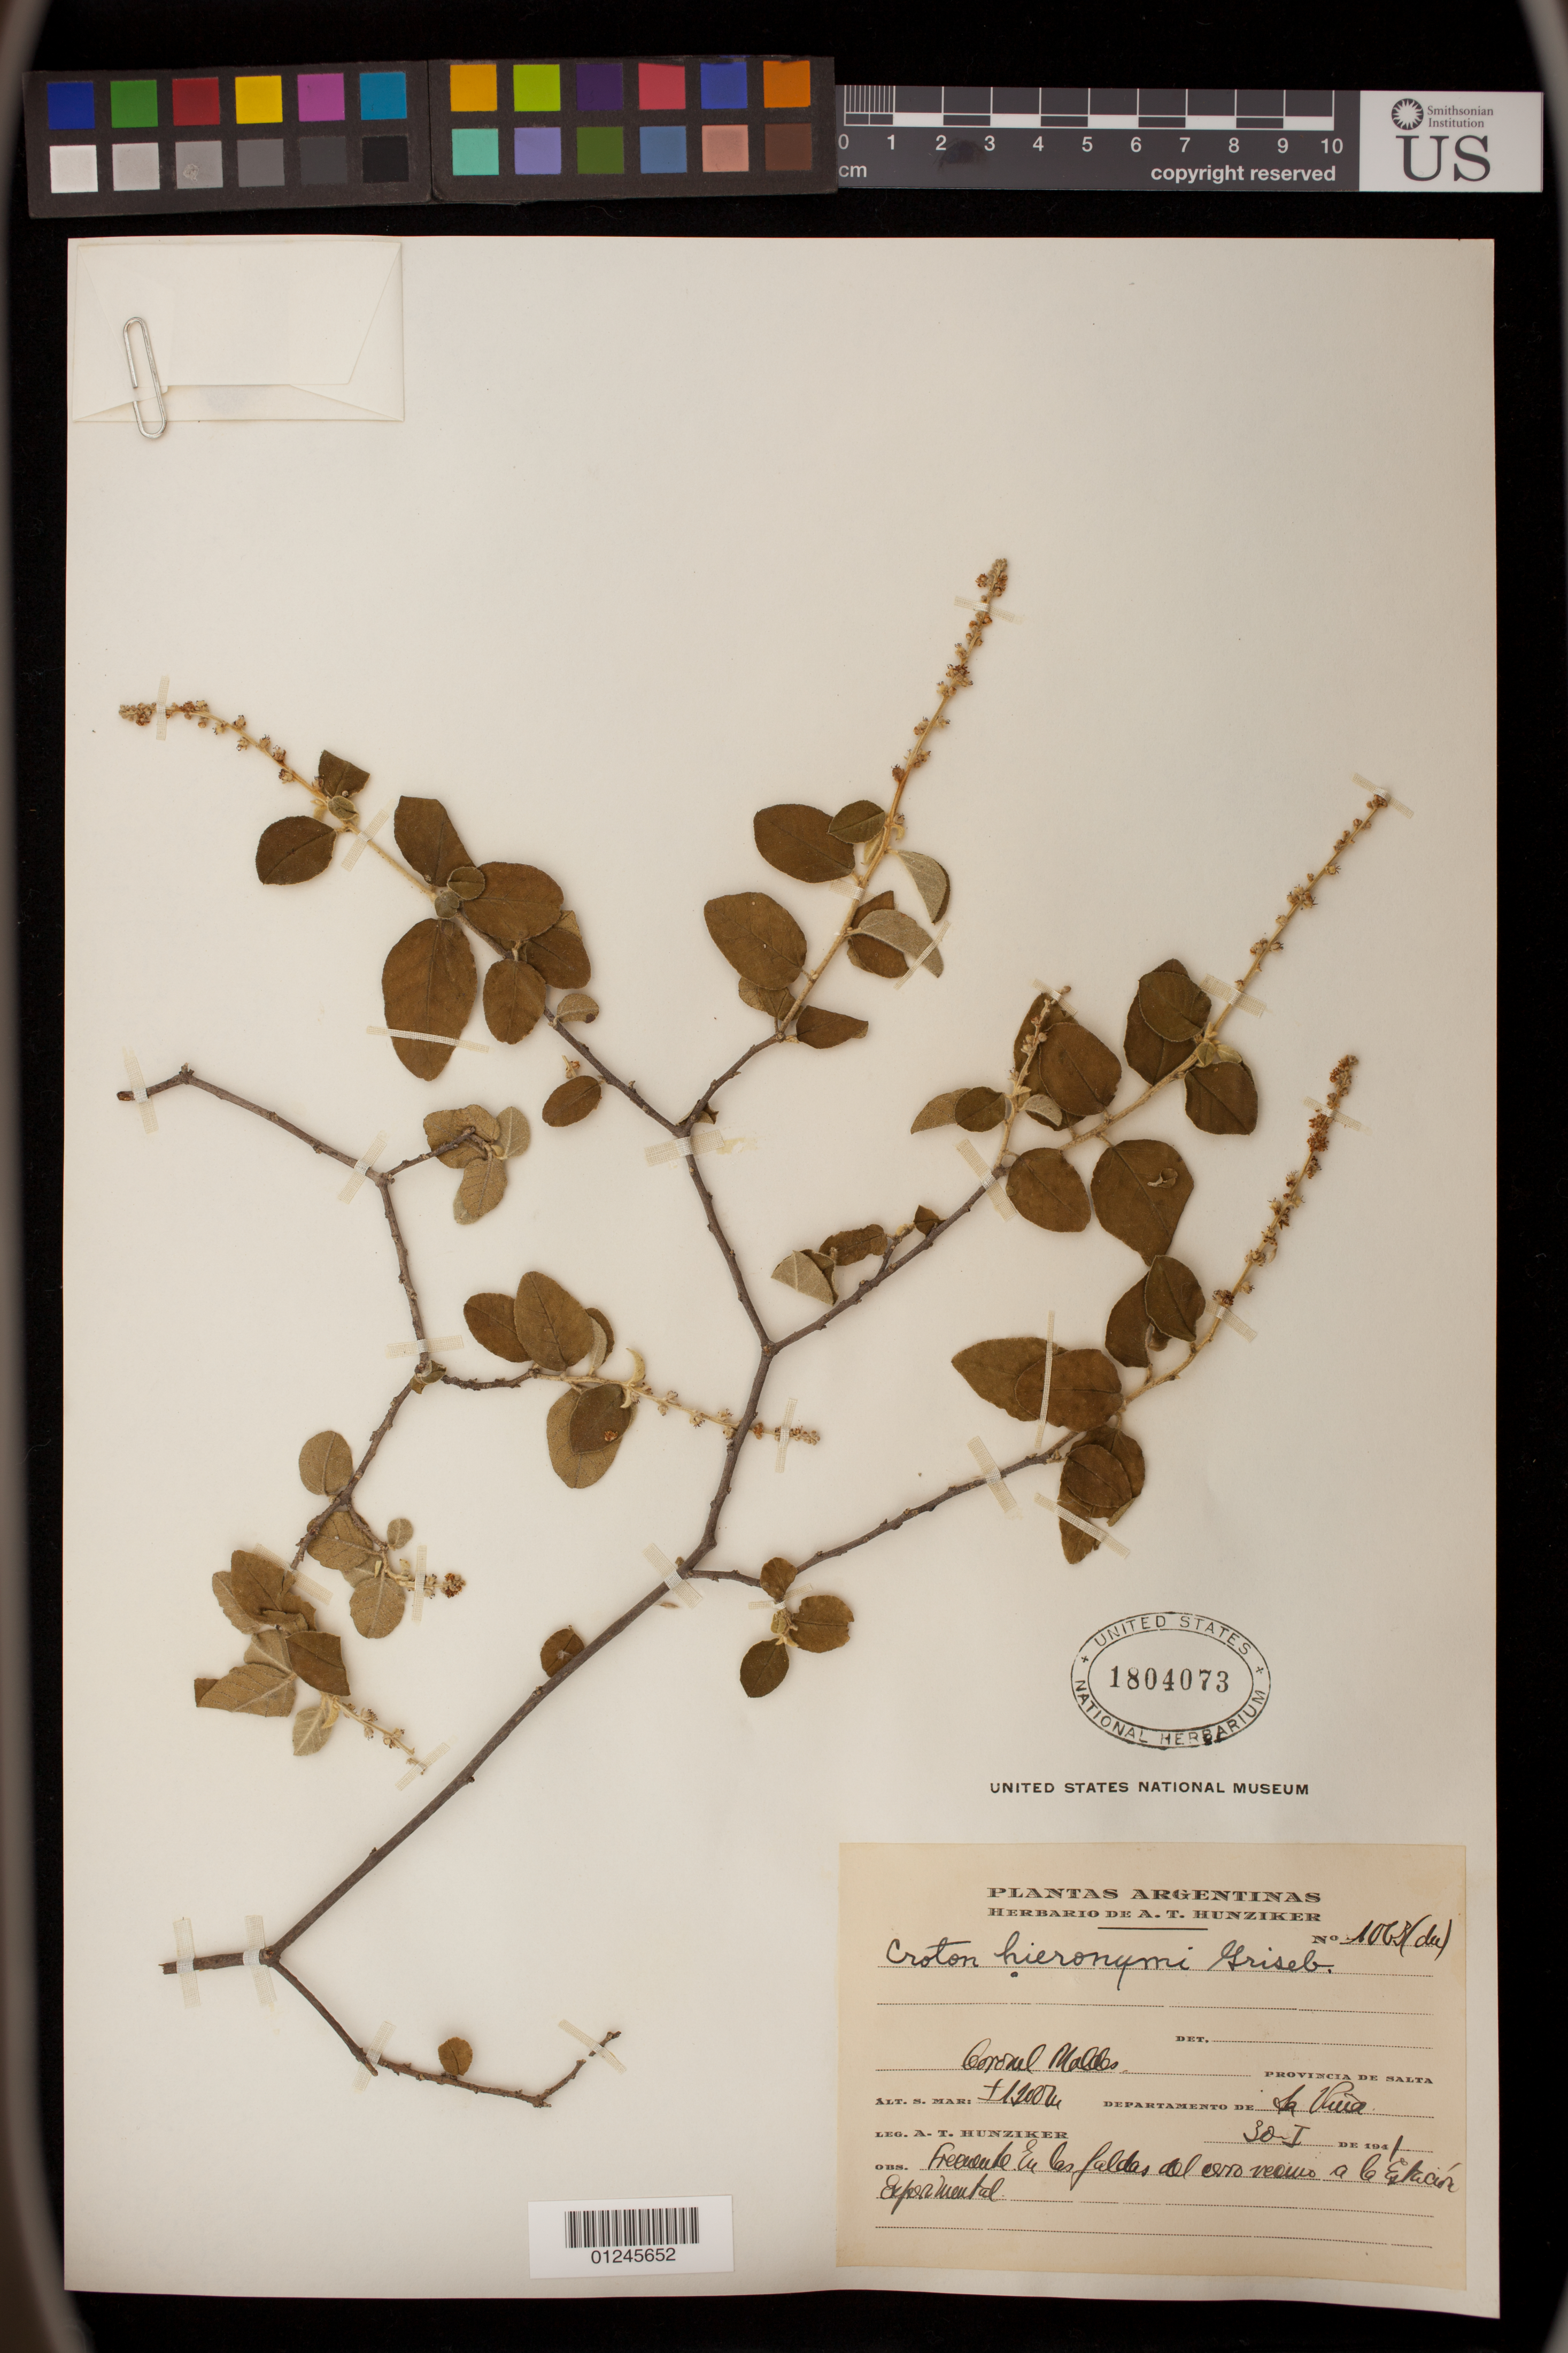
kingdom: Plantae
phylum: Tracheophyta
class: Magnoliopsida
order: Malpighiales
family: Euphorbiaceae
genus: Croton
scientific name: Croton hieronymi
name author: Griseb.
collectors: A. T. Hunziker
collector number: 1063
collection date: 1941-01-30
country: Argentina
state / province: La Rioja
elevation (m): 1200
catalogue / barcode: US 1804073